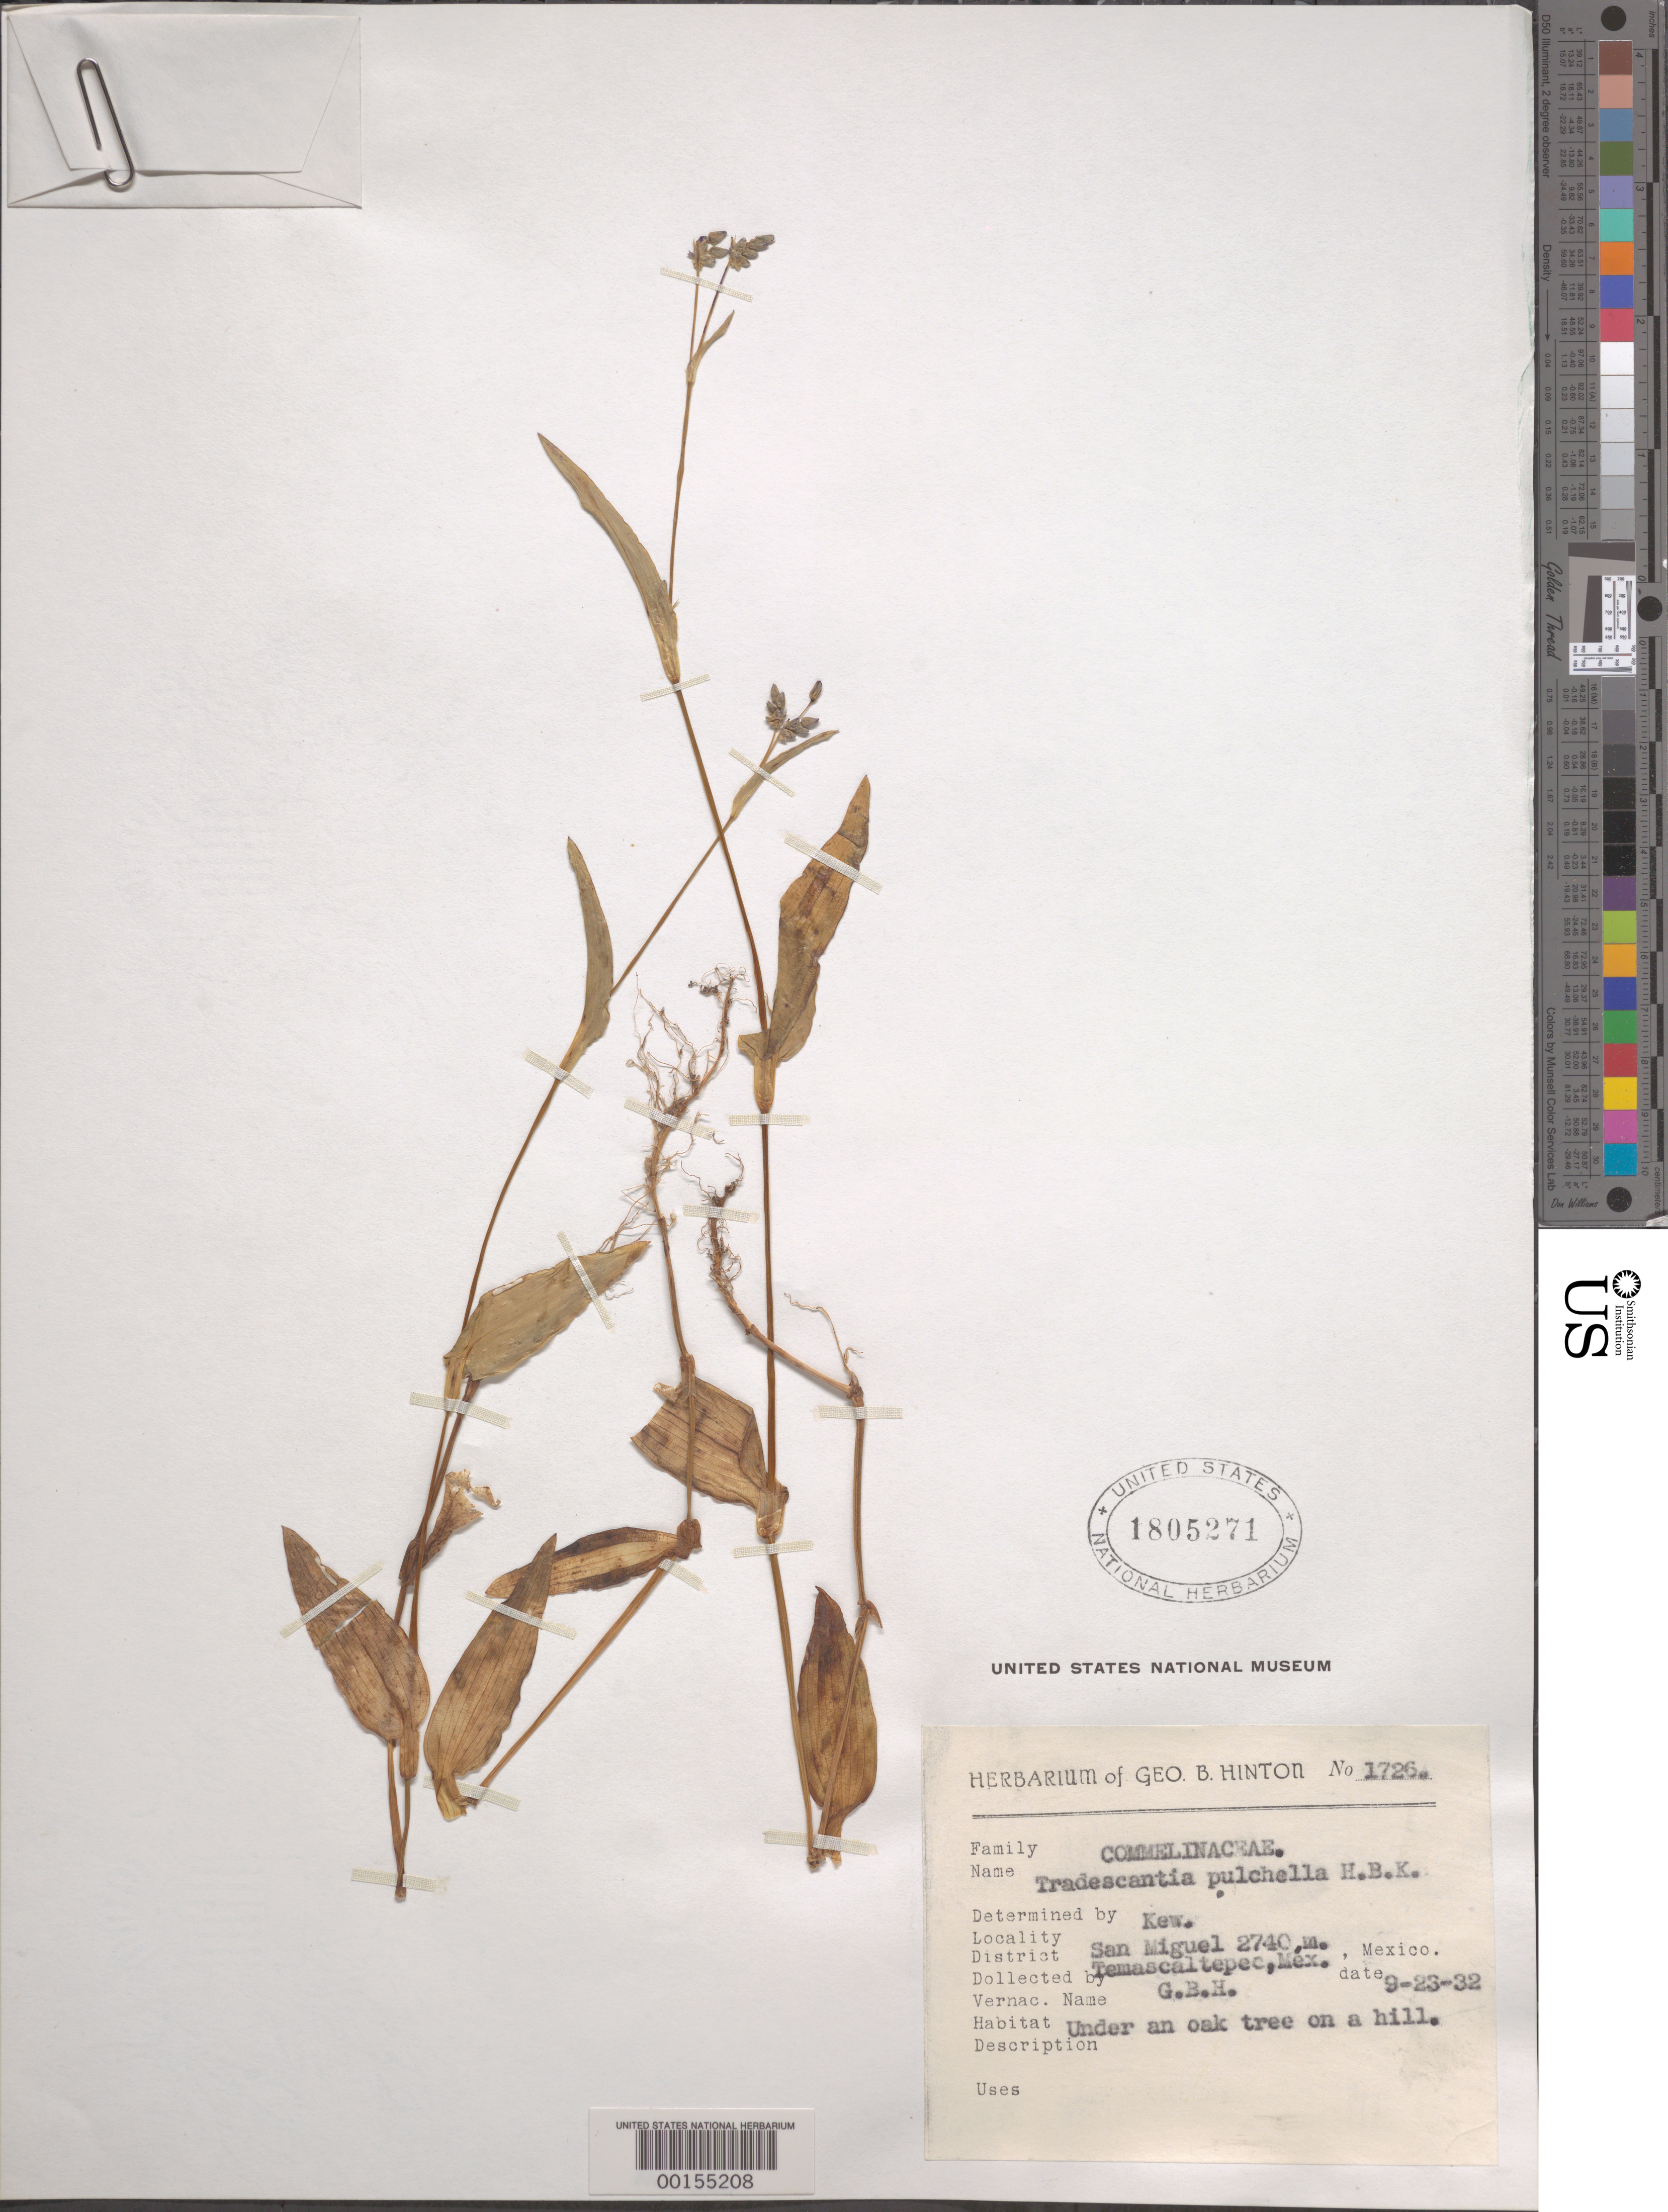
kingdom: Plantae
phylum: Tracheophyta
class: Liliopsida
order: Commelinales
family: Commelinaceae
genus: Gibasis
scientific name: Gibasis pulchella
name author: (Kunth) Raf.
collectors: G. B. Hinton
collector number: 1726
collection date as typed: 23 Sep 1932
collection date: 1932-09-23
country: Mexico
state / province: México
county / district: Temascaltepec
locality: San Miguel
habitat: Under oak tree, hill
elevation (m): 2740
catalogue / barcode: US 1805271